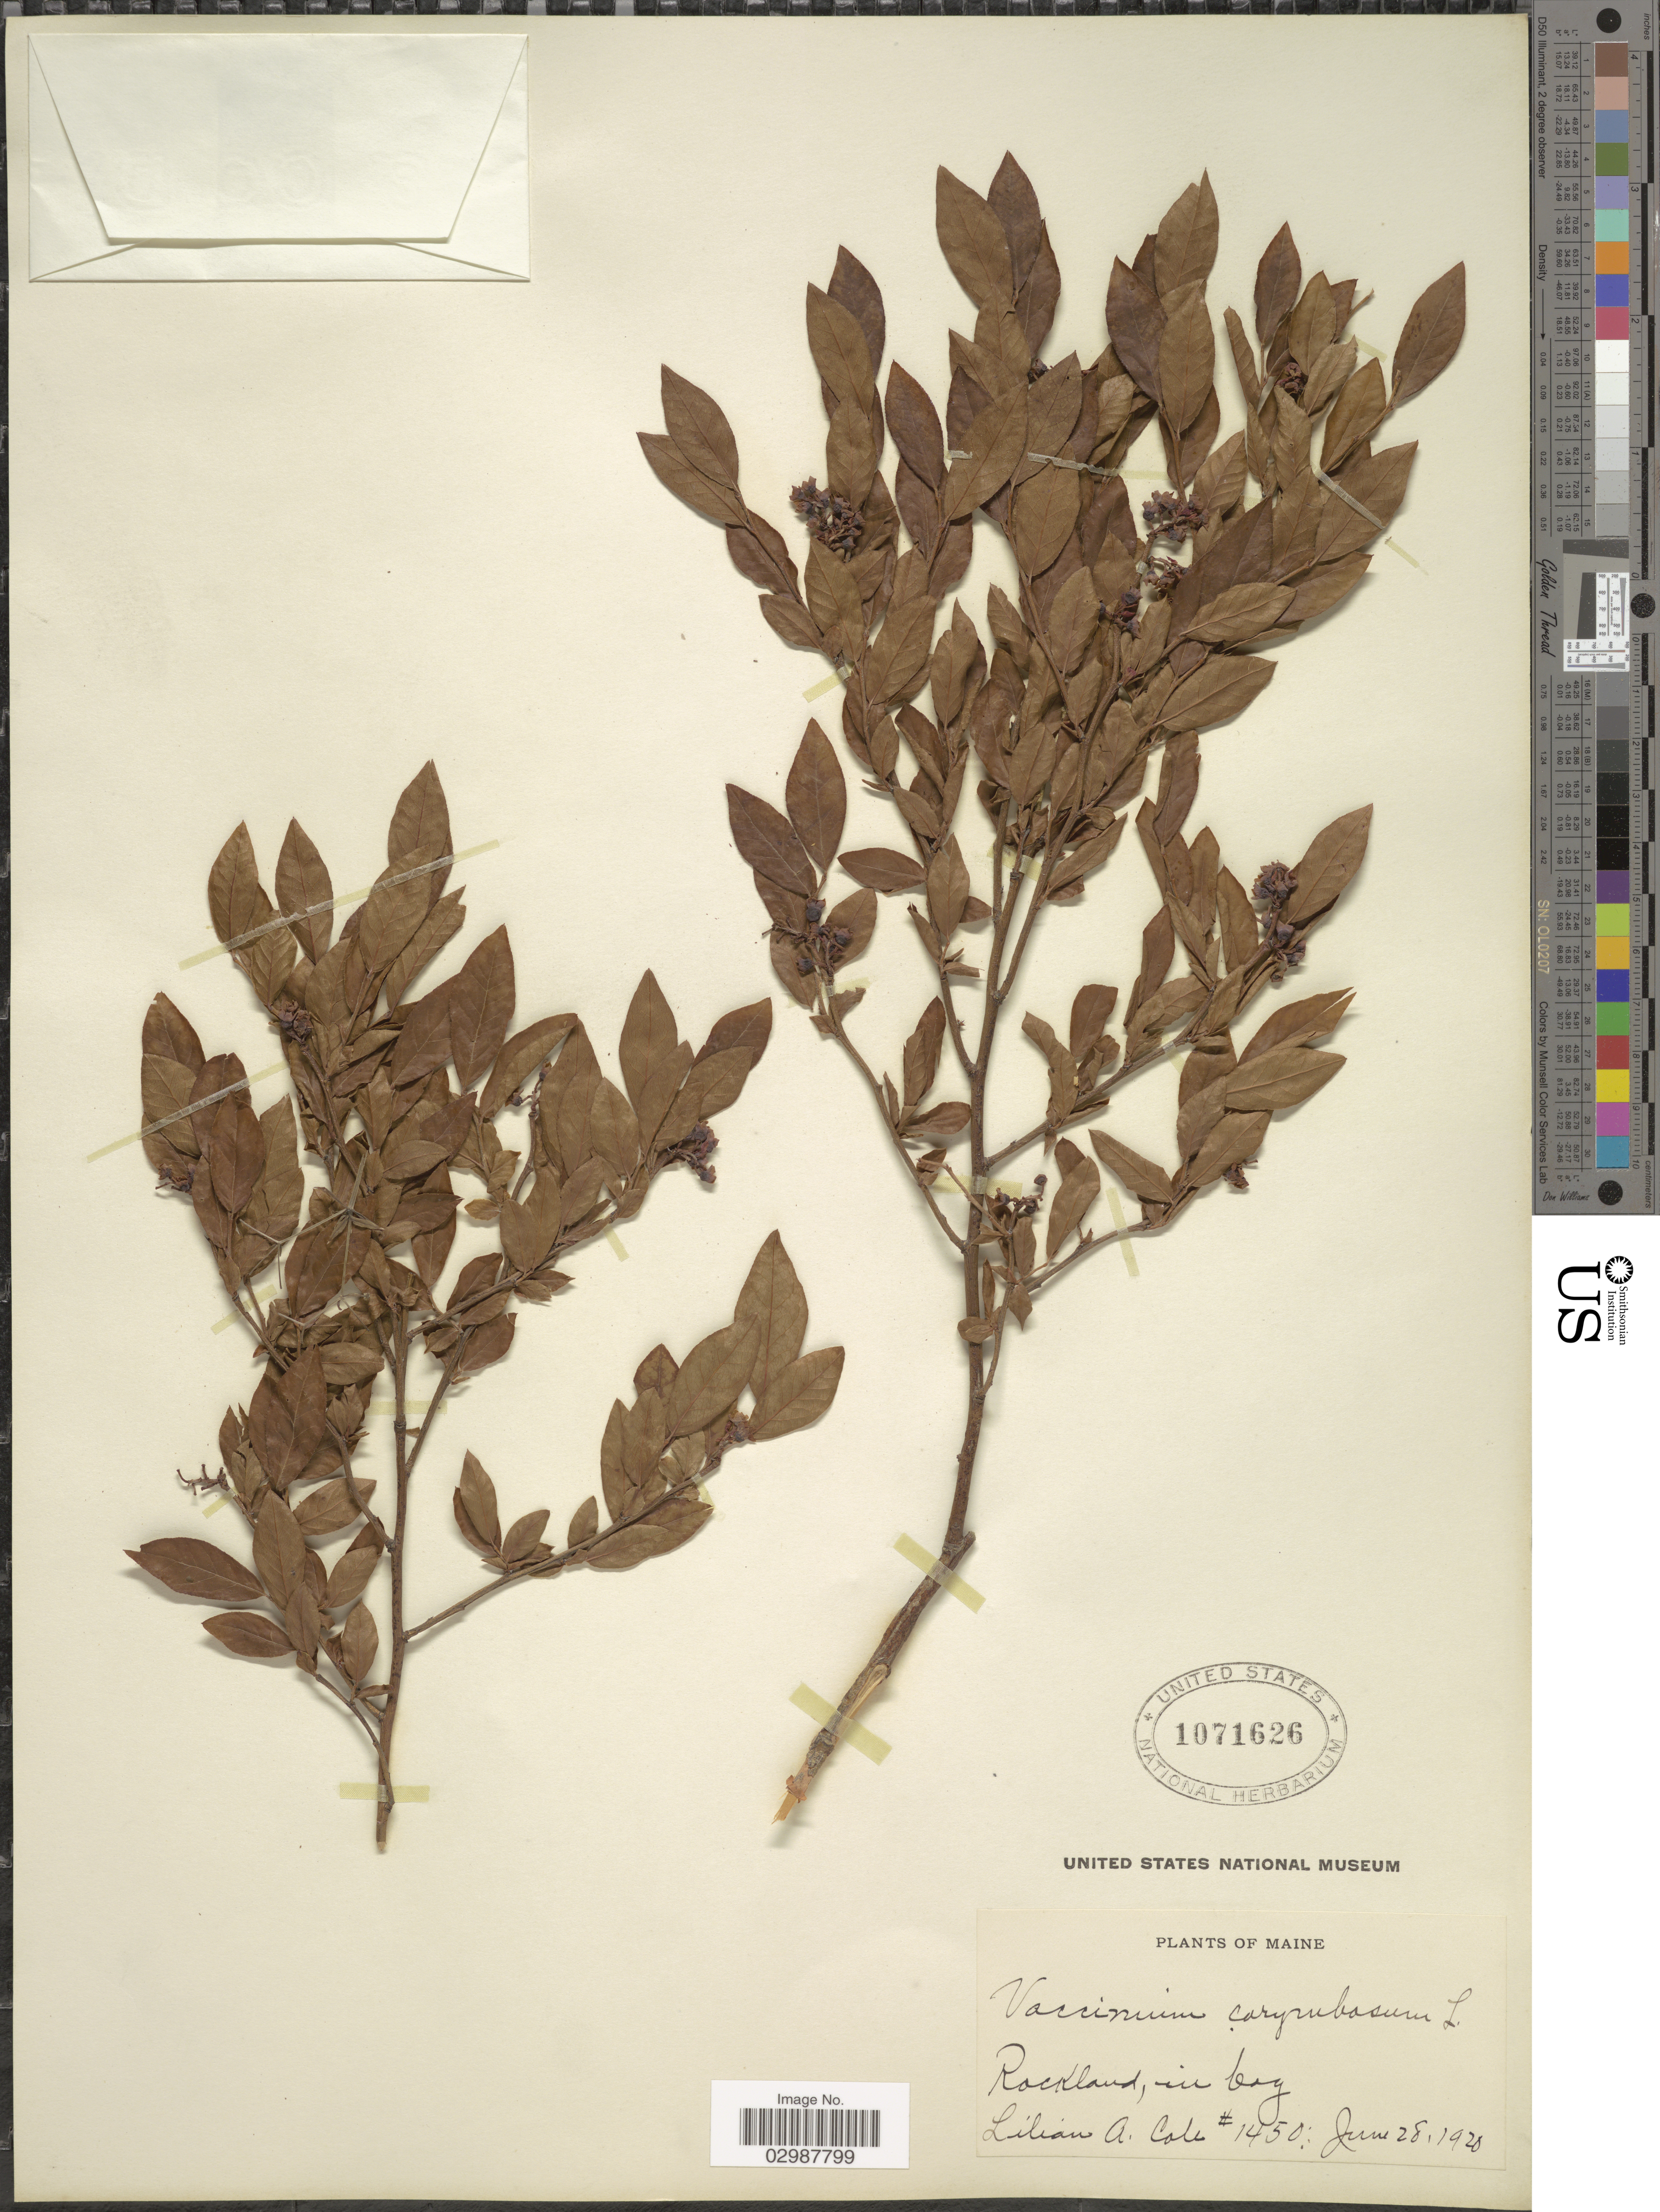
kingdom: Plantae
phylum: Tracheophyta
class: Magnoliopsida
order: Ericales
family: Ericaceae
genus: Vaccinium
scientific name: Vaccinium corymbosum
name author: L.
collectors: L. A. Cole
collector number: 1450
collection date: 1920-06-28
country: United States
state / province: Maine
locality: Rockland, in bog.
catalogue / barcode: US 1071626